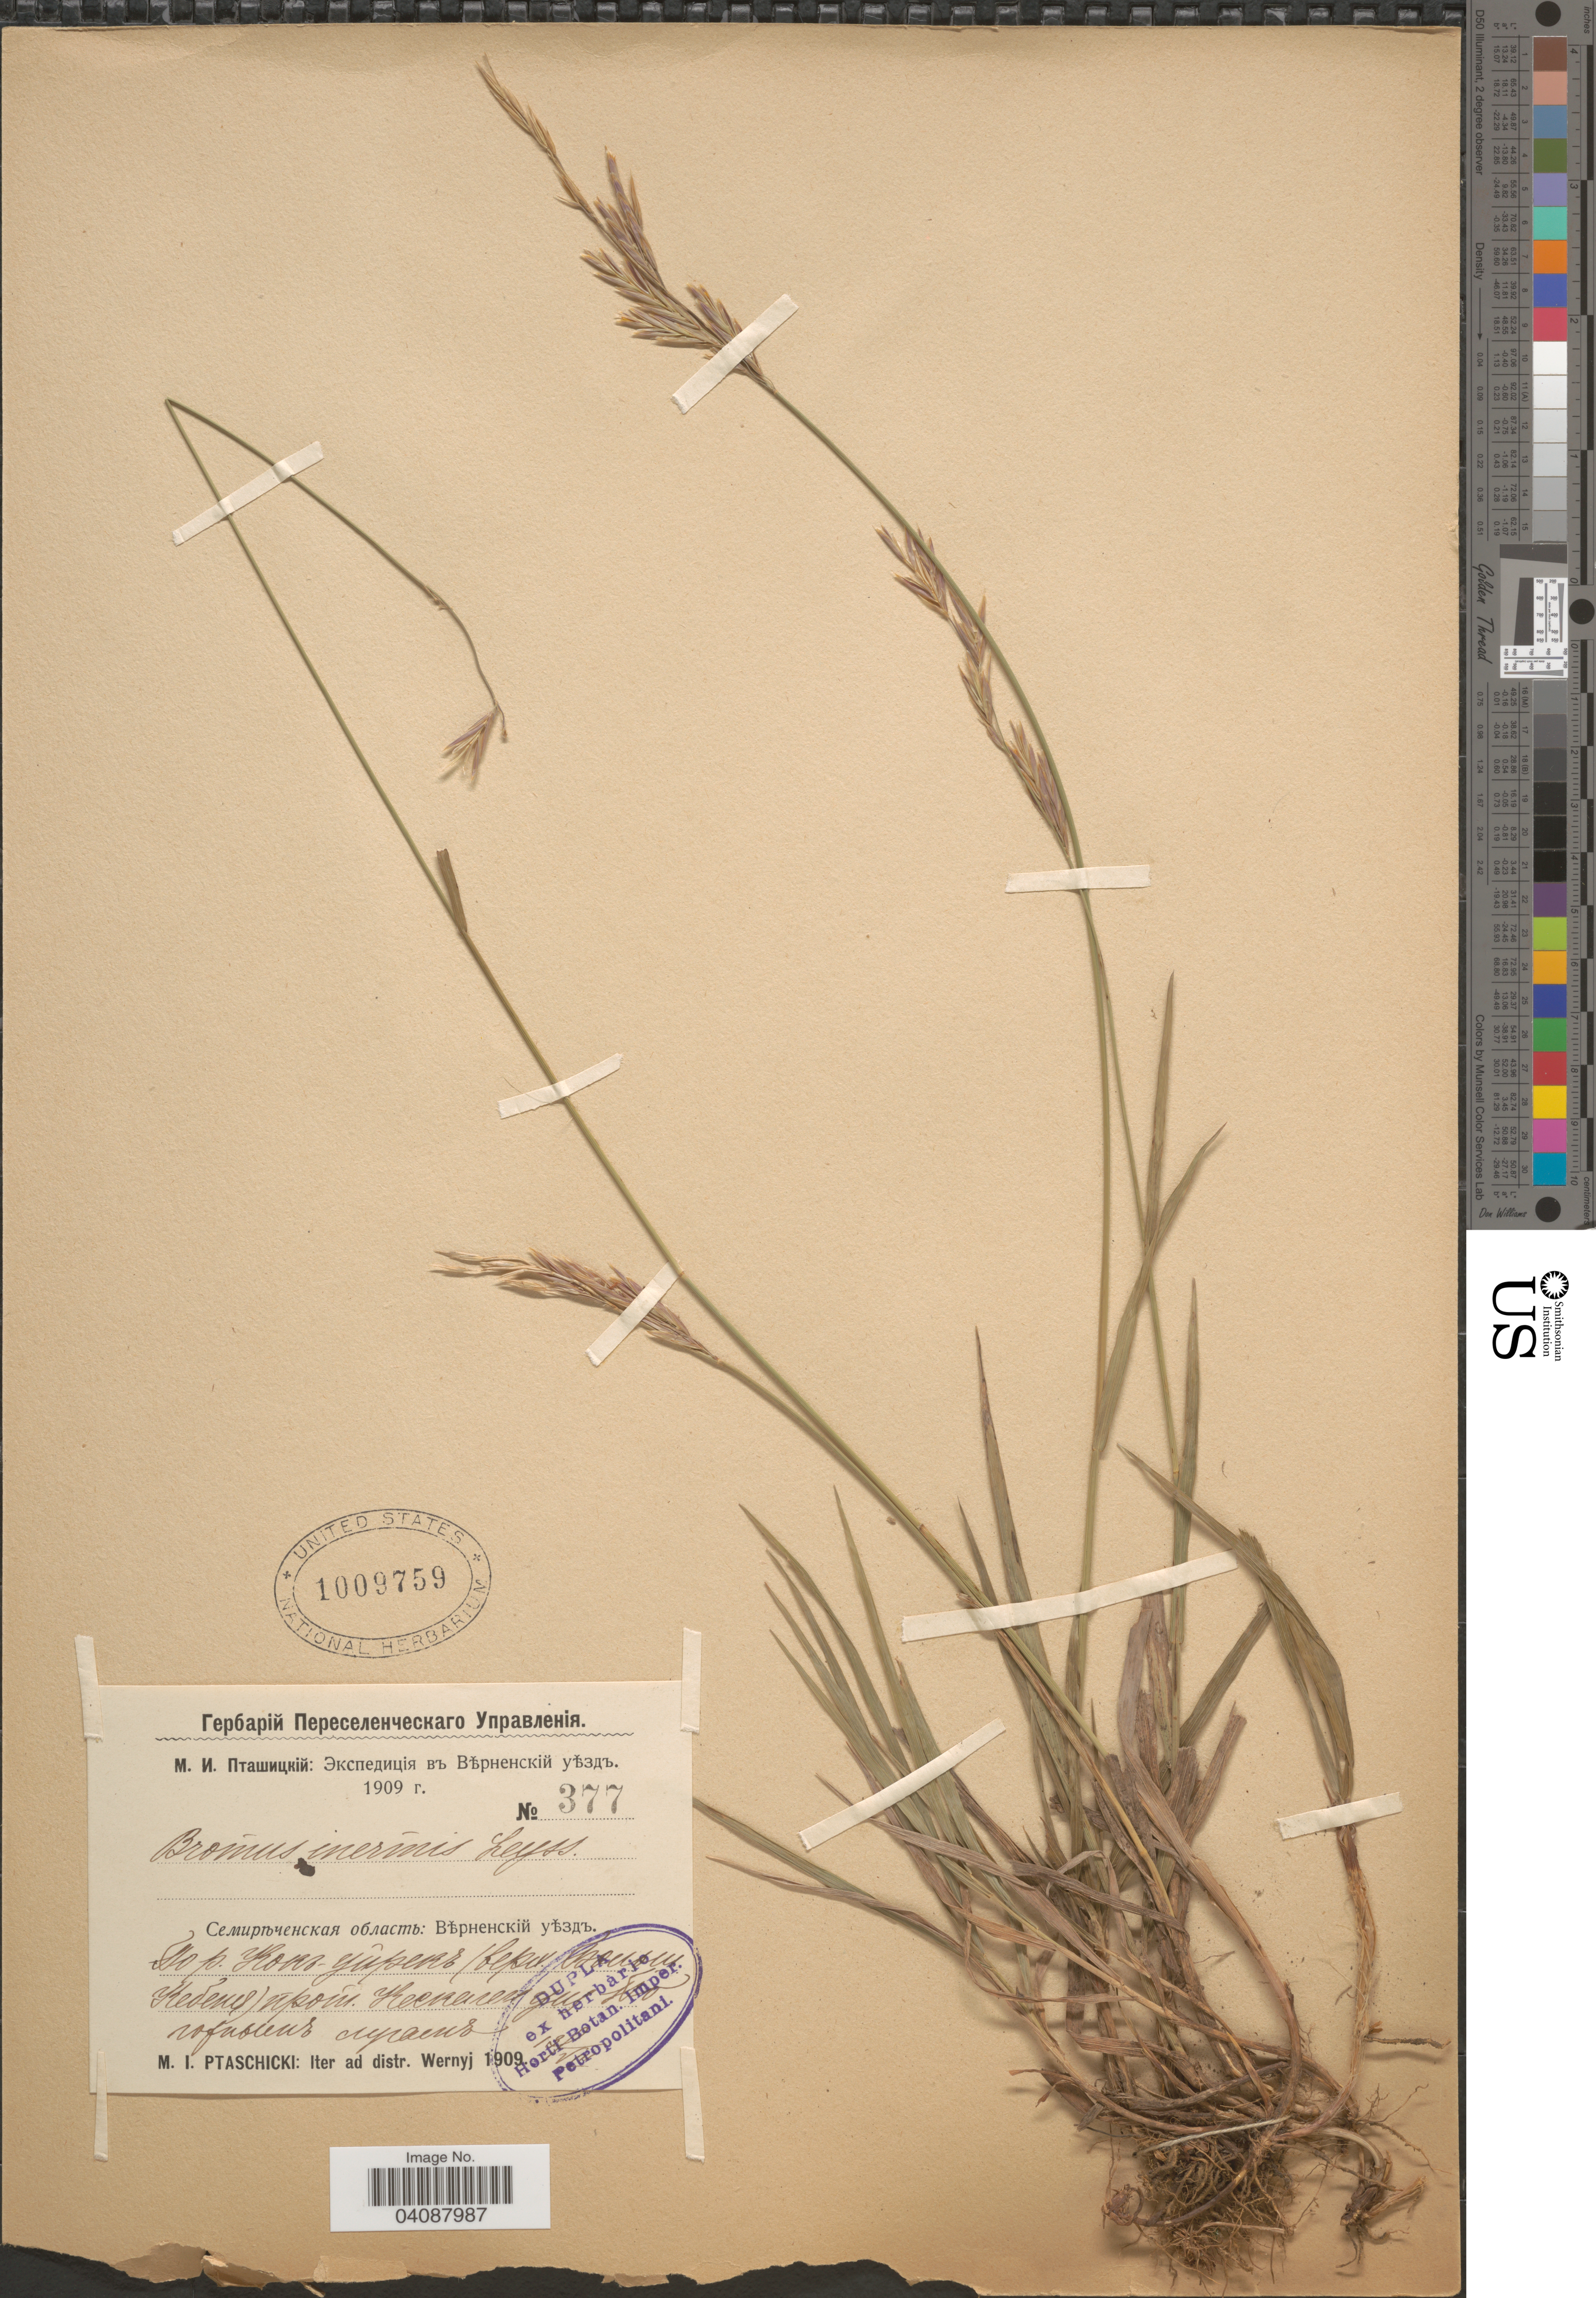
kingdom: Plantae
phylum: Tracheophyta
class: Liliopsida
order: Poales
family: Poaceae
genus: Bromus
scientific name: Bromus inermis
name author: Leyss.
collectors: M. Ptaschicki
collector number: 377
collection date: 1909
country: Kazakhstan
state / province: Almaty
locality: Iter ad distr. Wernyj. River Kok-Uiren (Bolshoy Kebin)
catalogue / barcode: US 1009759